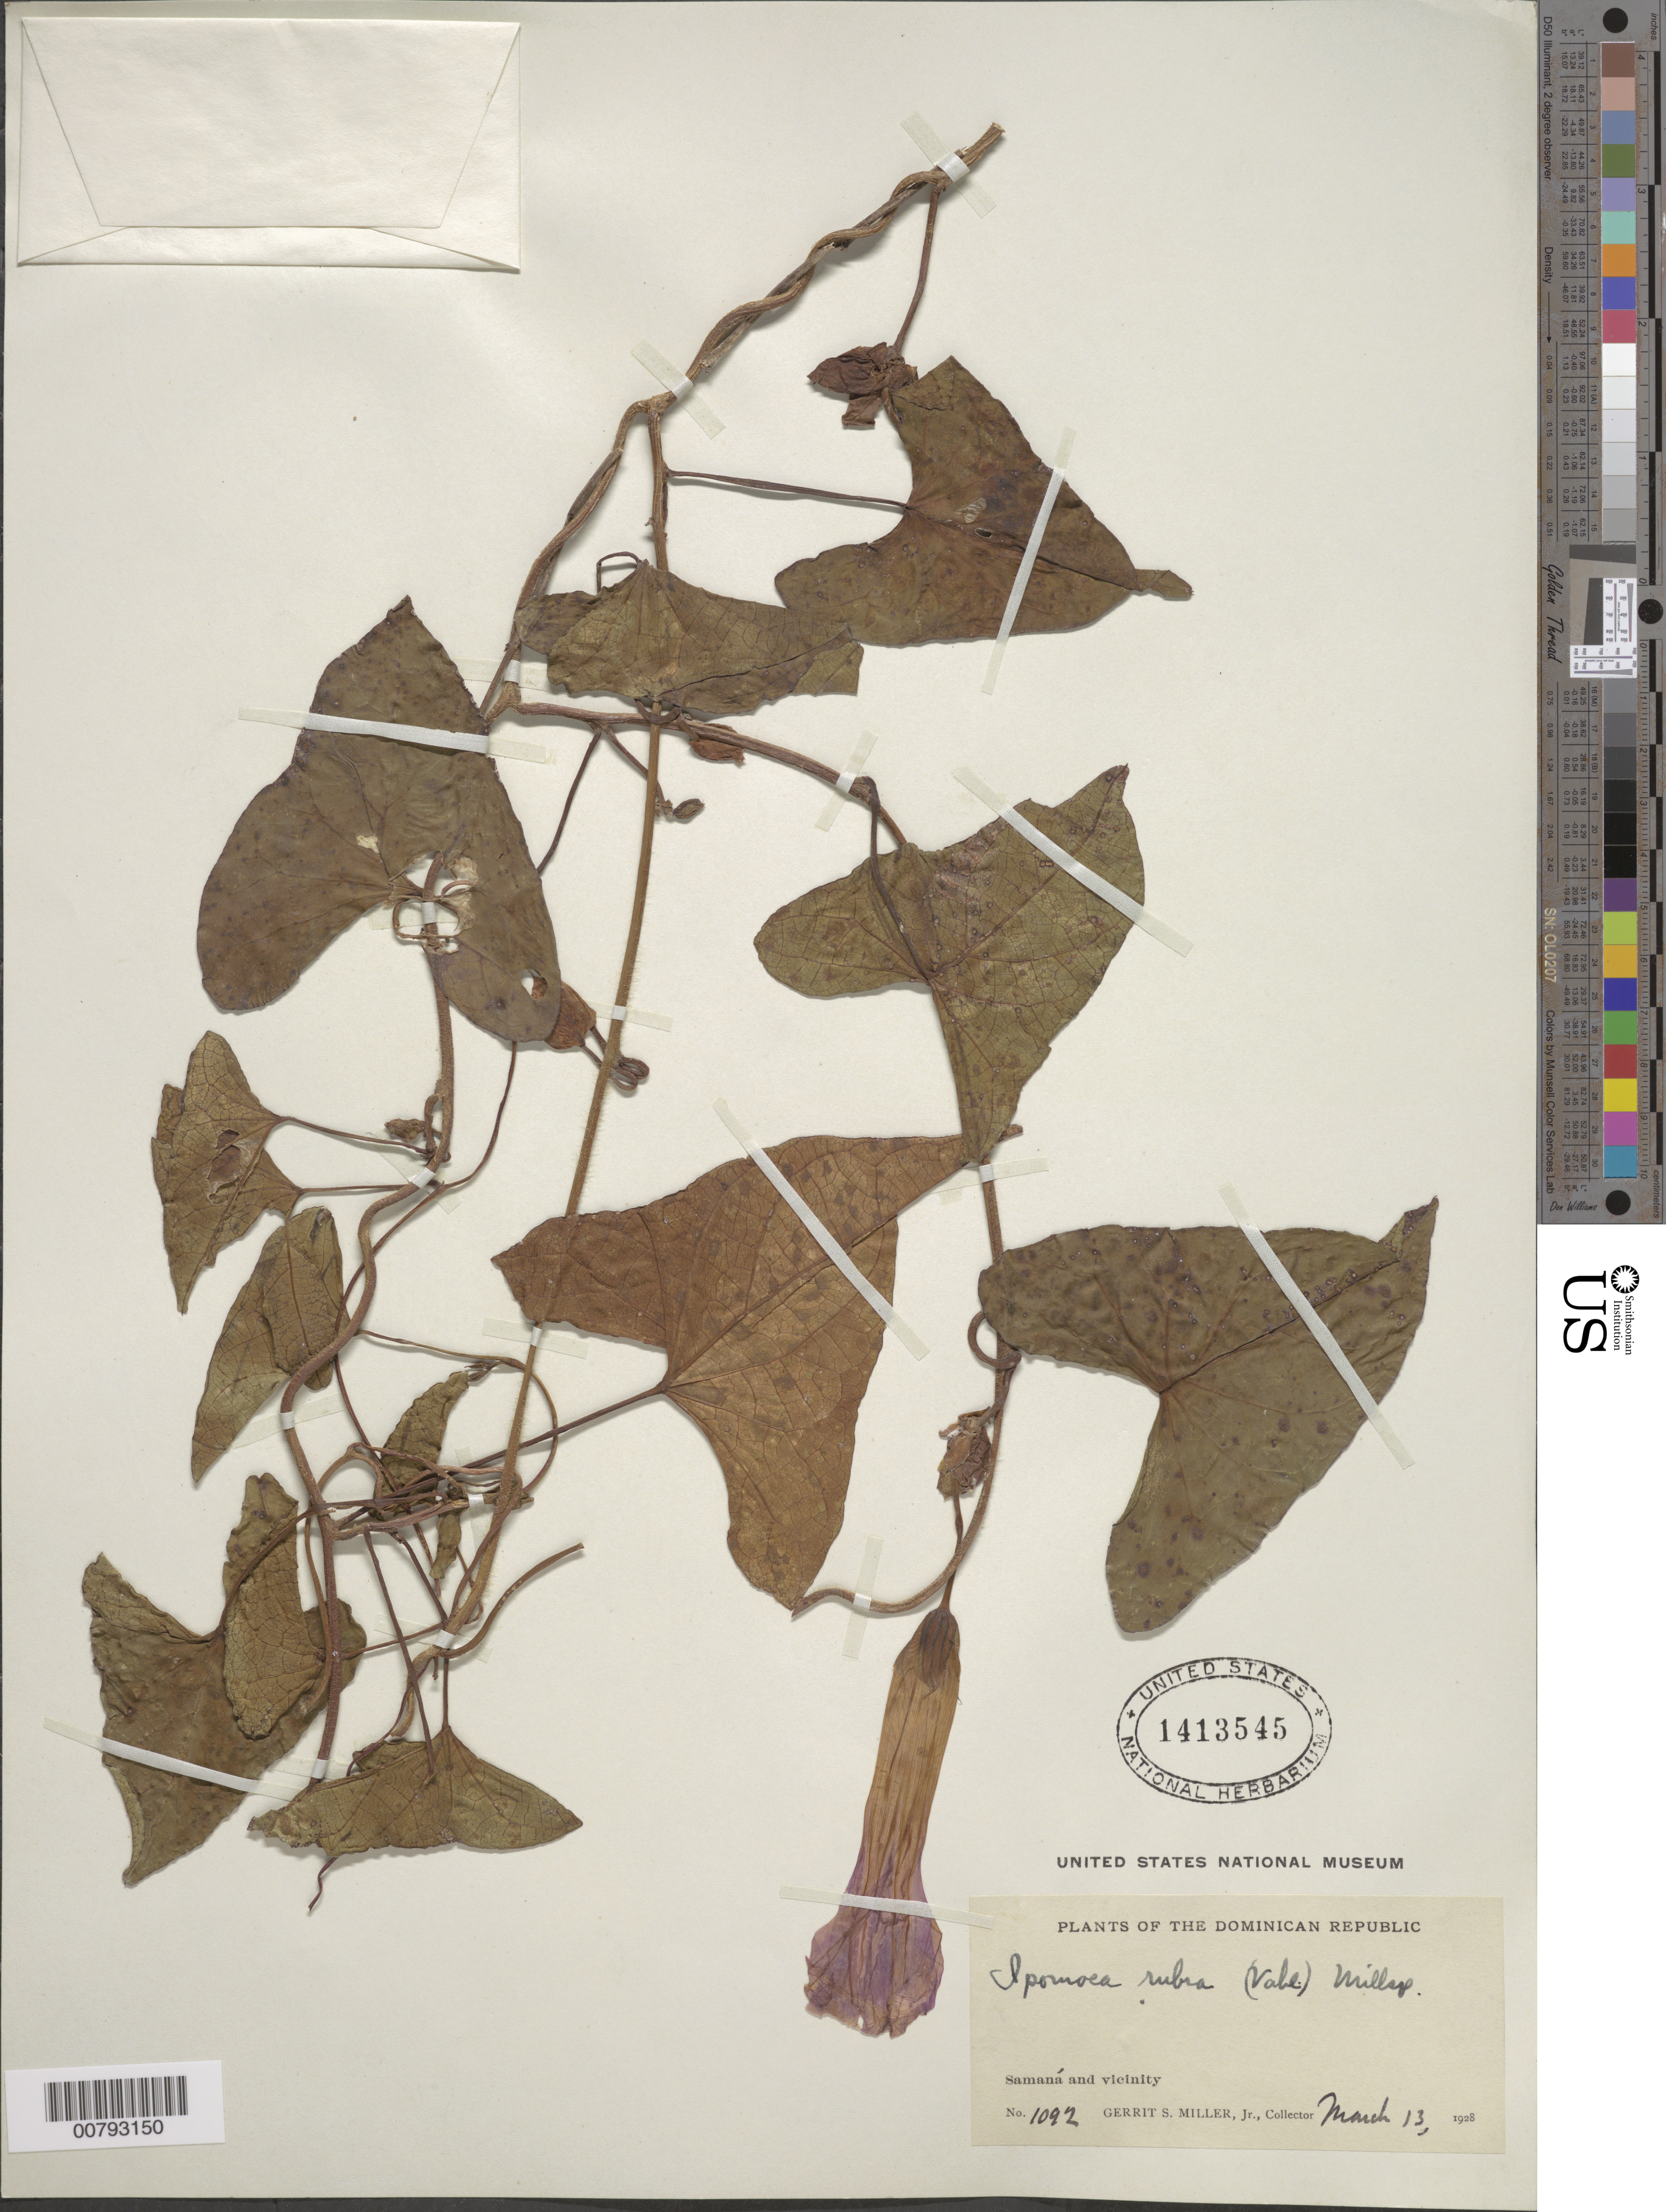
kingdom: Plantae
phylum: Tracheophyta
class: Magnoliopsida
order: Solanales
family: Convolvulaceae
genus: Ipomoea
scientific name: Ipomoea rubra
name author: (Vahl) Millsp.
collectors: G. S. Miller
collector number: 1092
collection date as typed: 13 Mar 1928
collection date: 1928-03-13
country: Dominican Republic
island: Hispaniola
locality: Samaná and vicinity.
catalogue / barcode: US 1413545